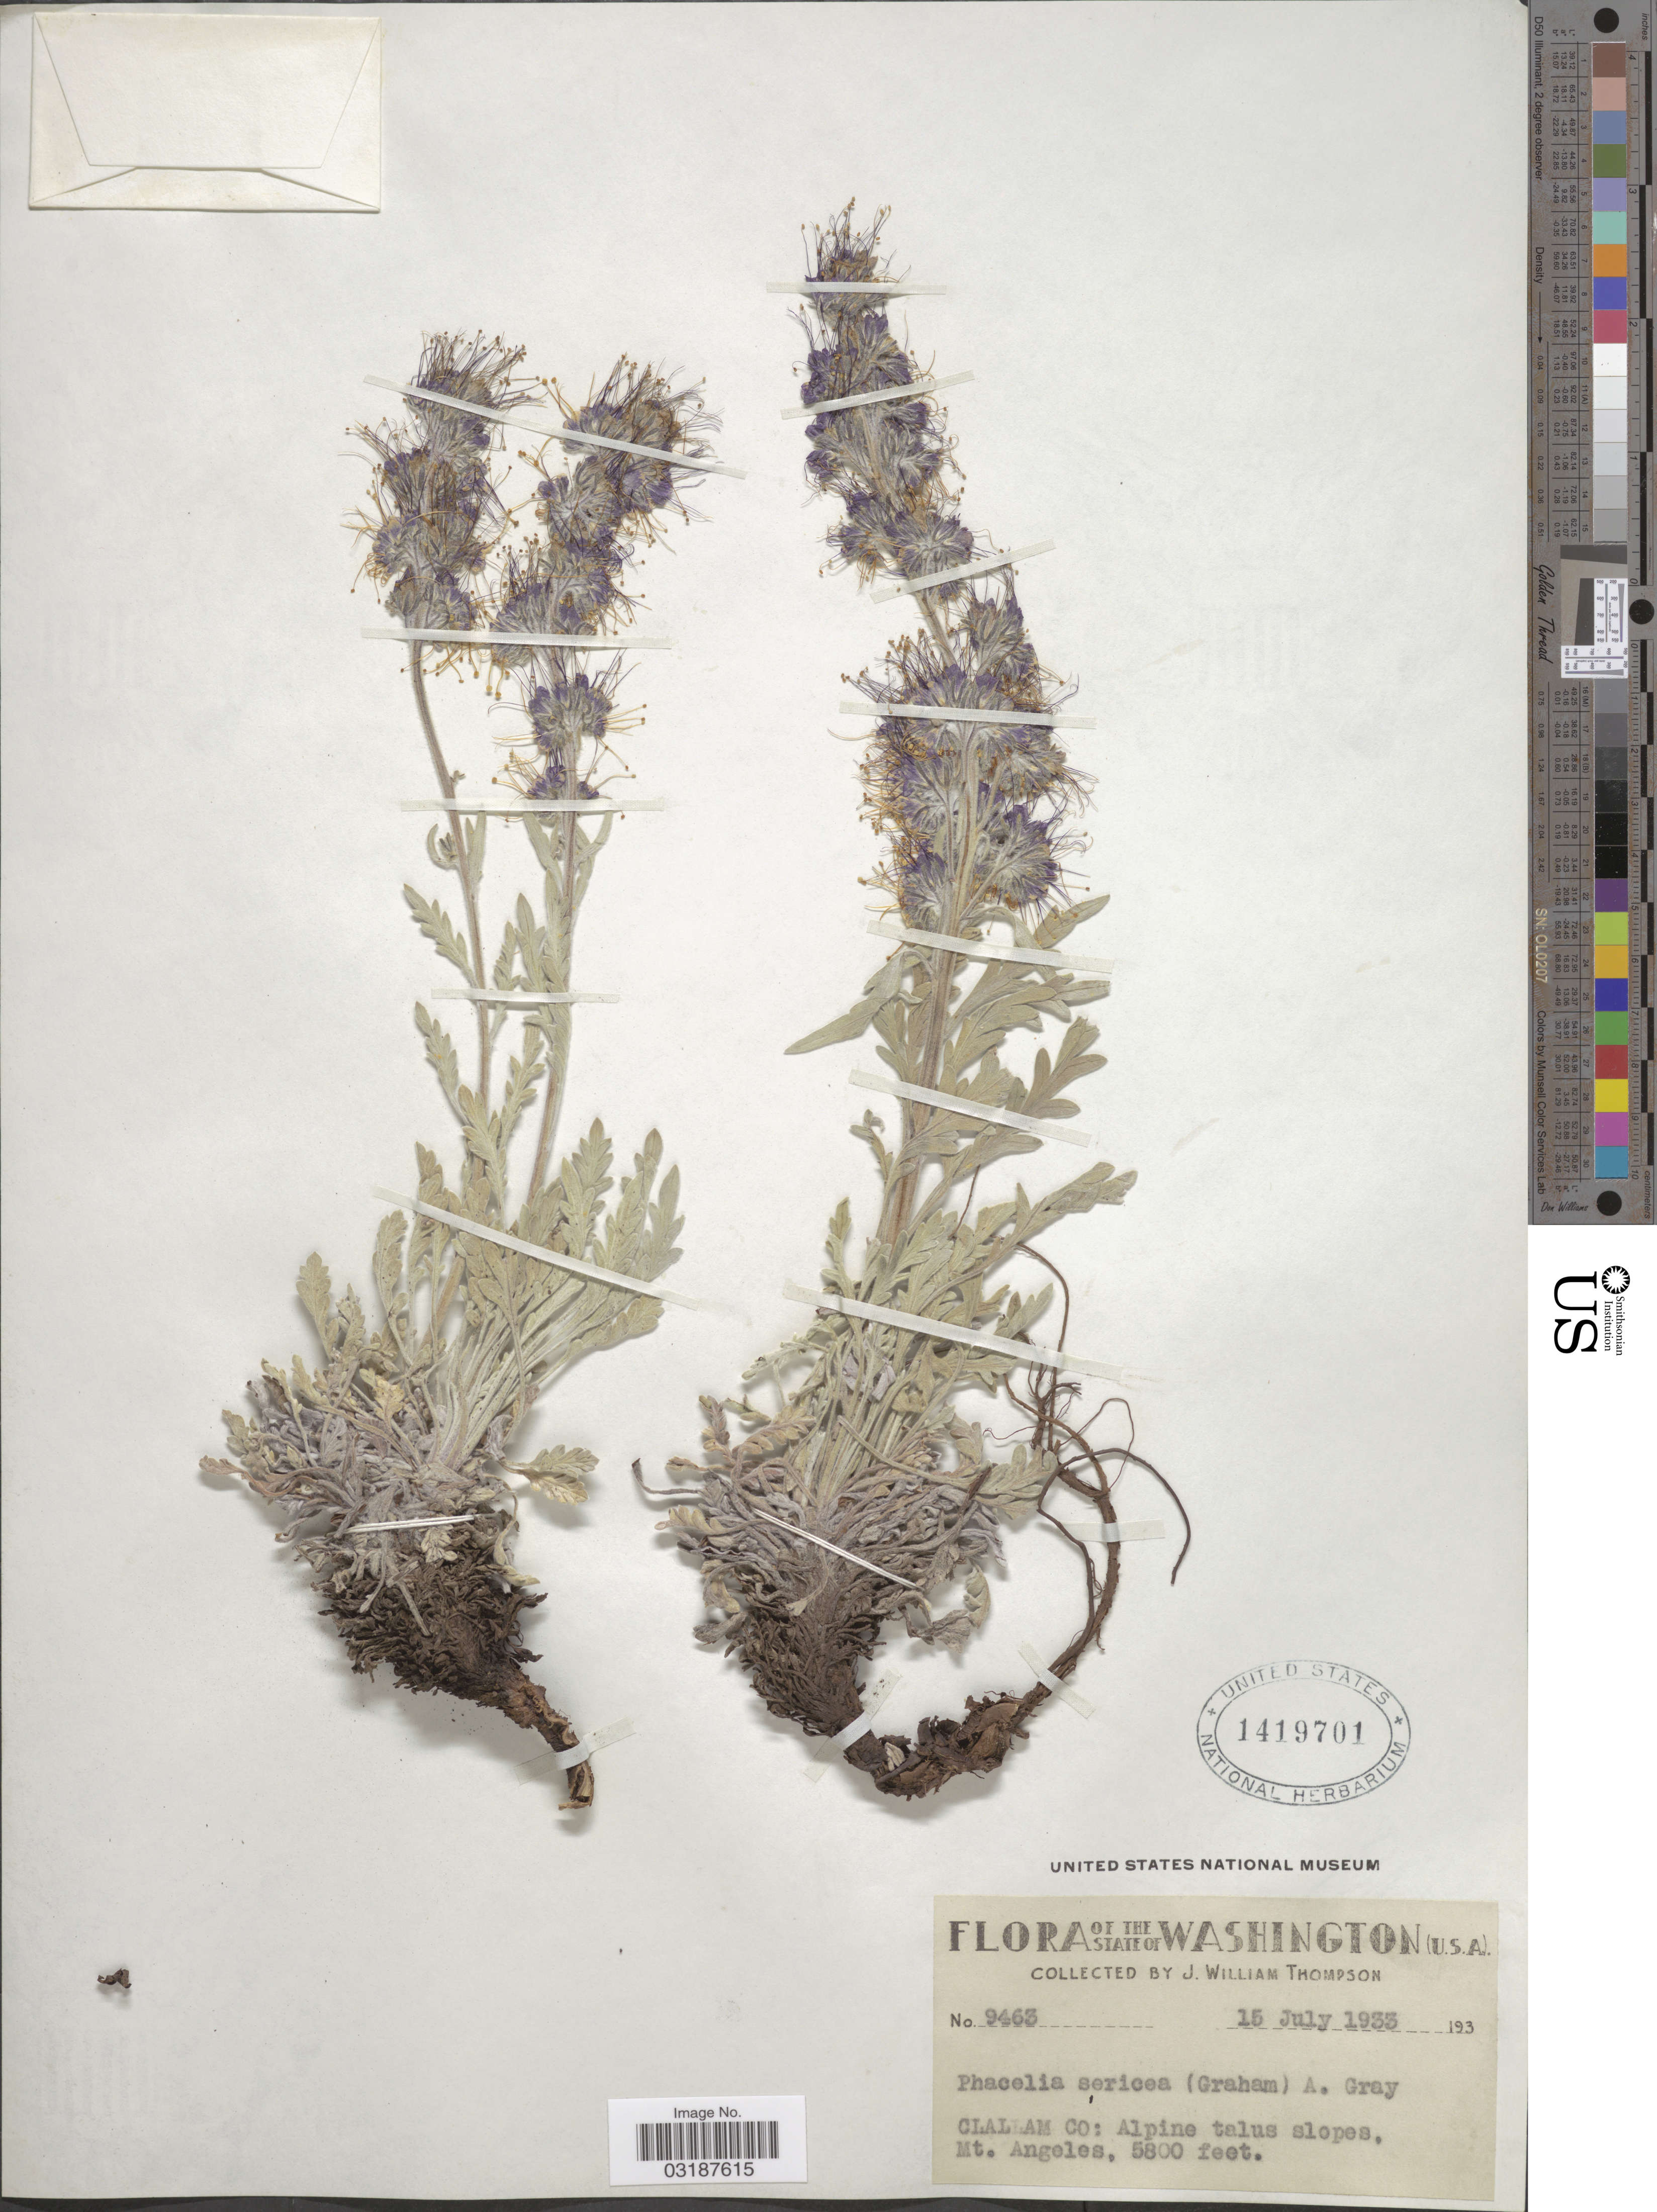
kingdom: Plantae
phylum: Tracheophyta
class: Magnoliopsida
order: Boraginales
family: Hydrophyllaceae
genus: Phacelia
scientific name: Phacelia sericea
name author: (Graham) A. Gray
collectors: J. W. Thompson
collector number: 9463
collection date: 1933-07-15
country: United States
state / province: Washington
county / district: Clallam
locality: CLALLAM CO: Alpine talus slopes, Mt. Angeles.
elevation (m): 1768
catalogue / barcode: US 1419701